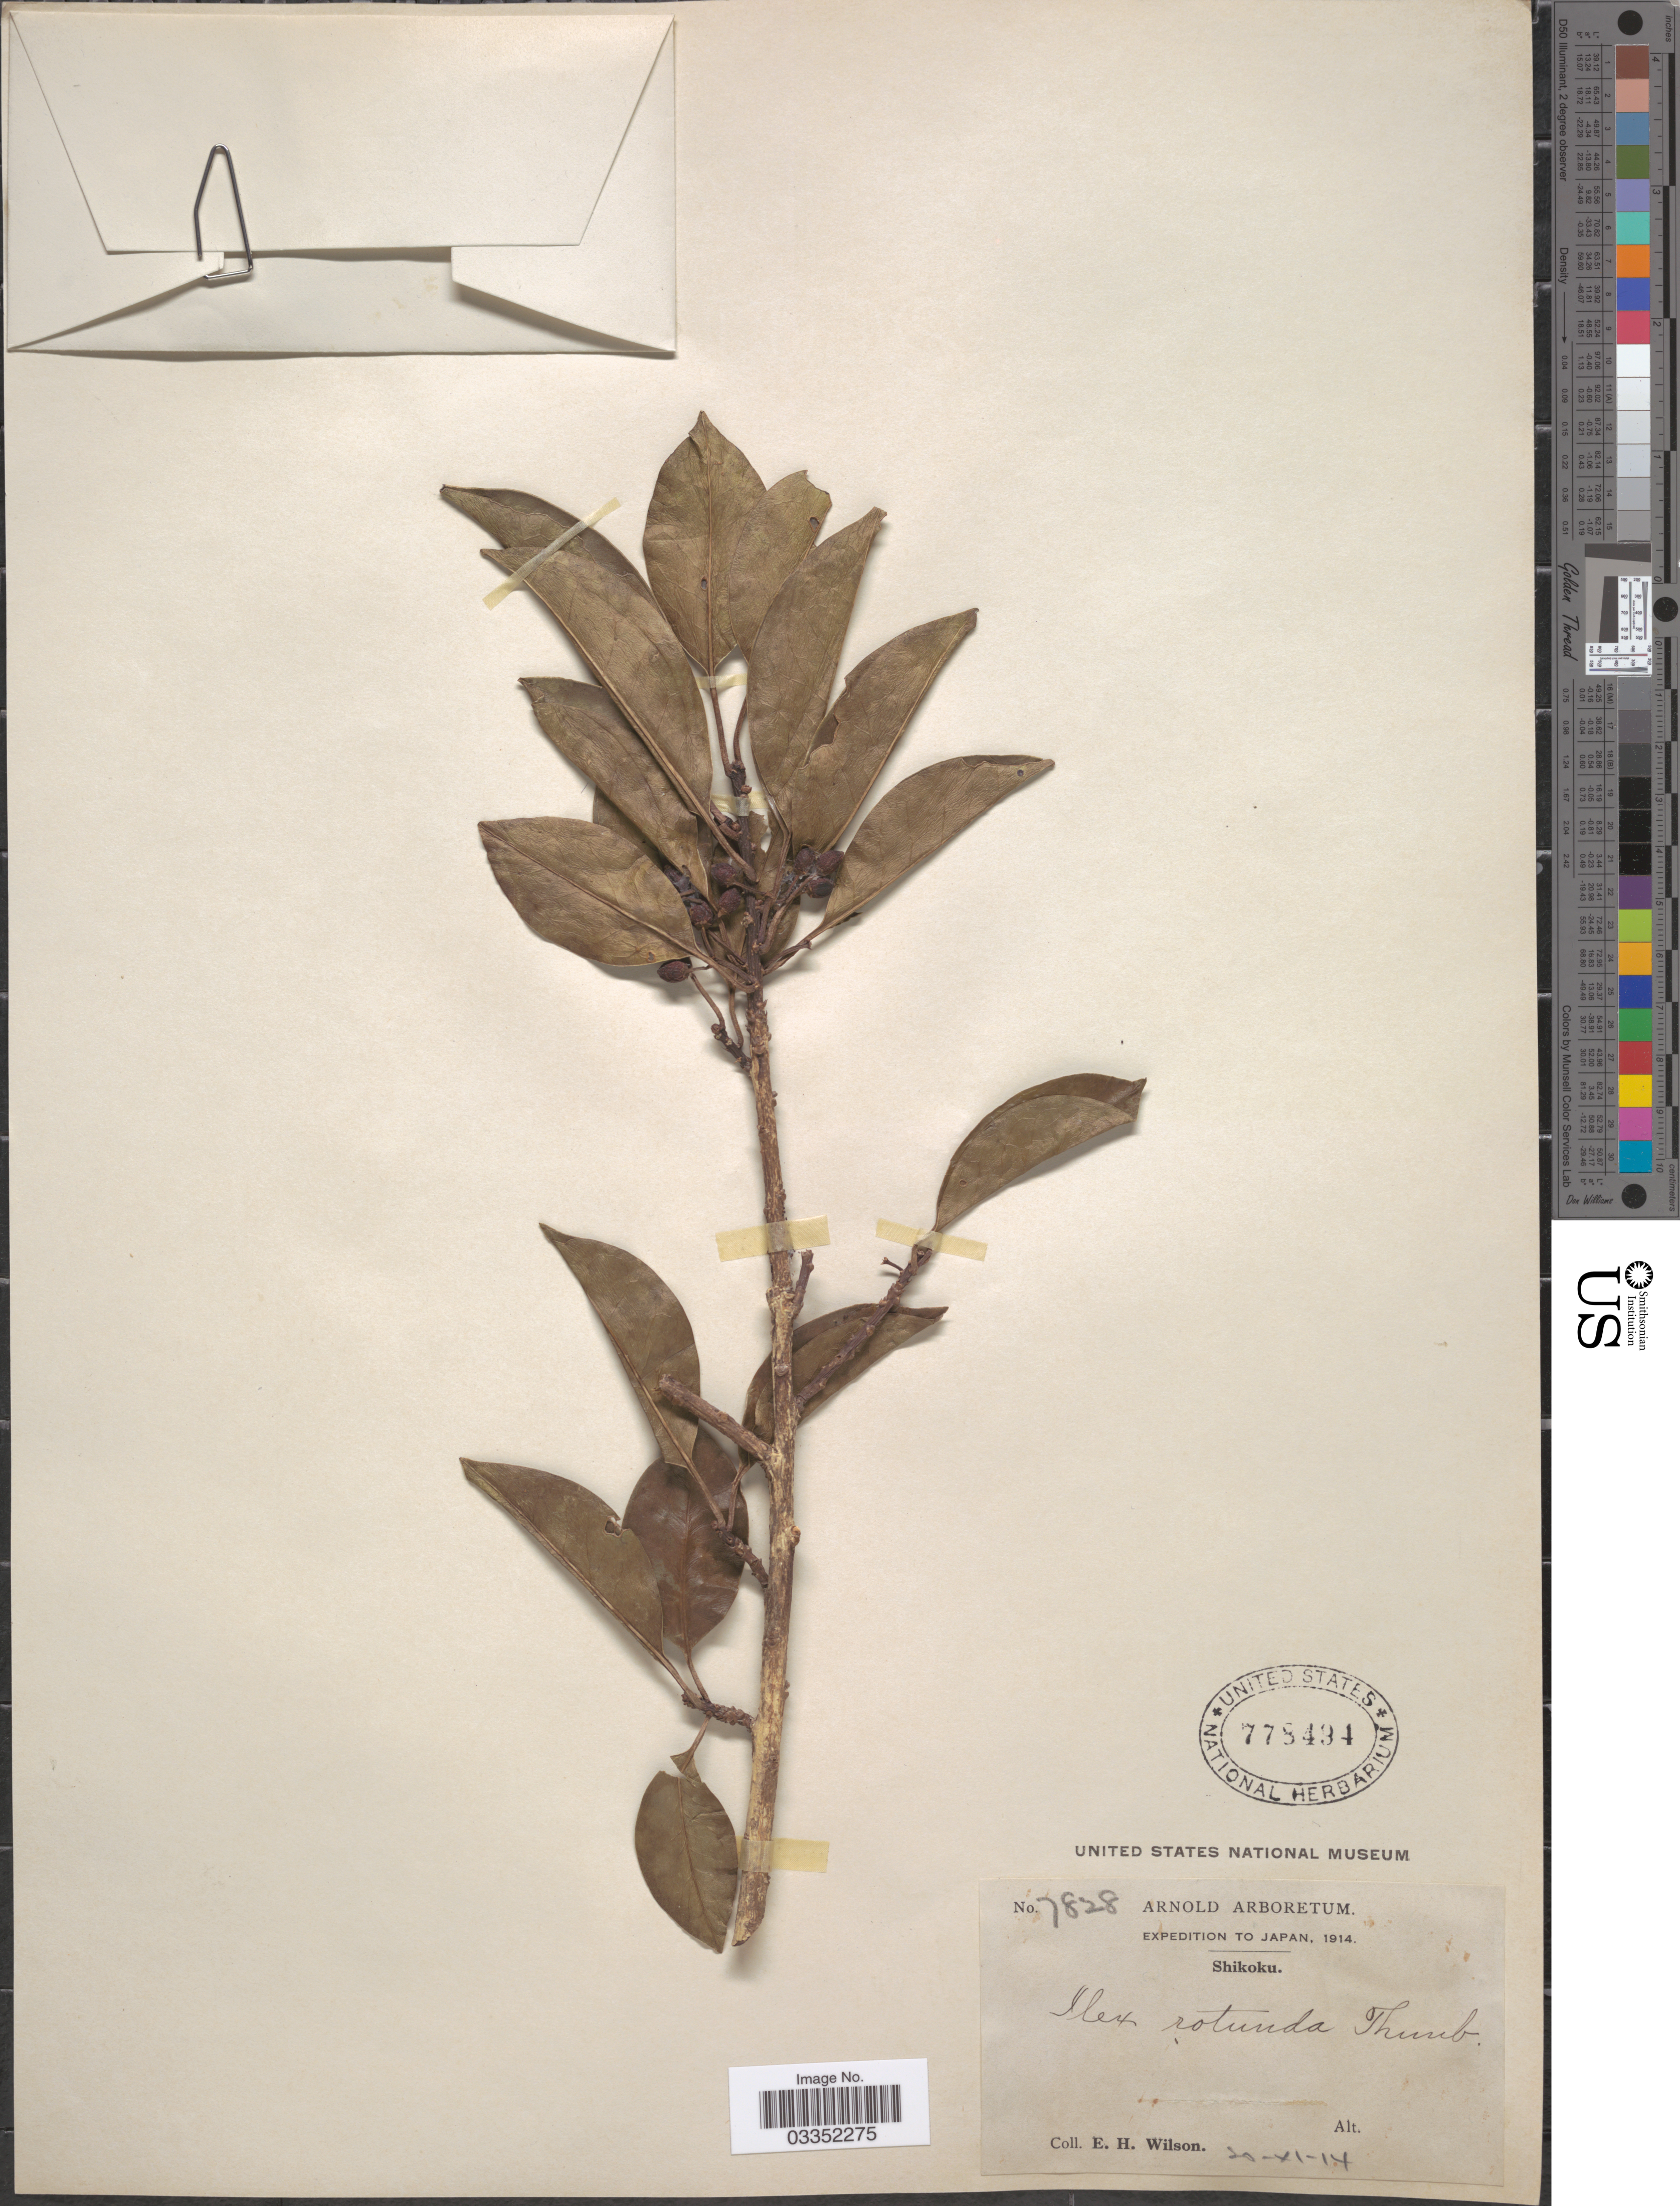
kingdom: Plantae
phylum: Tracheophyta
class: Magnoliopsida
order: Aquifoliales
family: Aquifoliaceae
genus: Ilex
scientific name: Ilex rotunda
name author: Thunb.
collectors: E. Wilson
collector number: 7828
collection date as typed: Transcribed d/m/y: 30/11/14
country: Japan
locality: Shikoku.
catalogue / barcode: US 778494